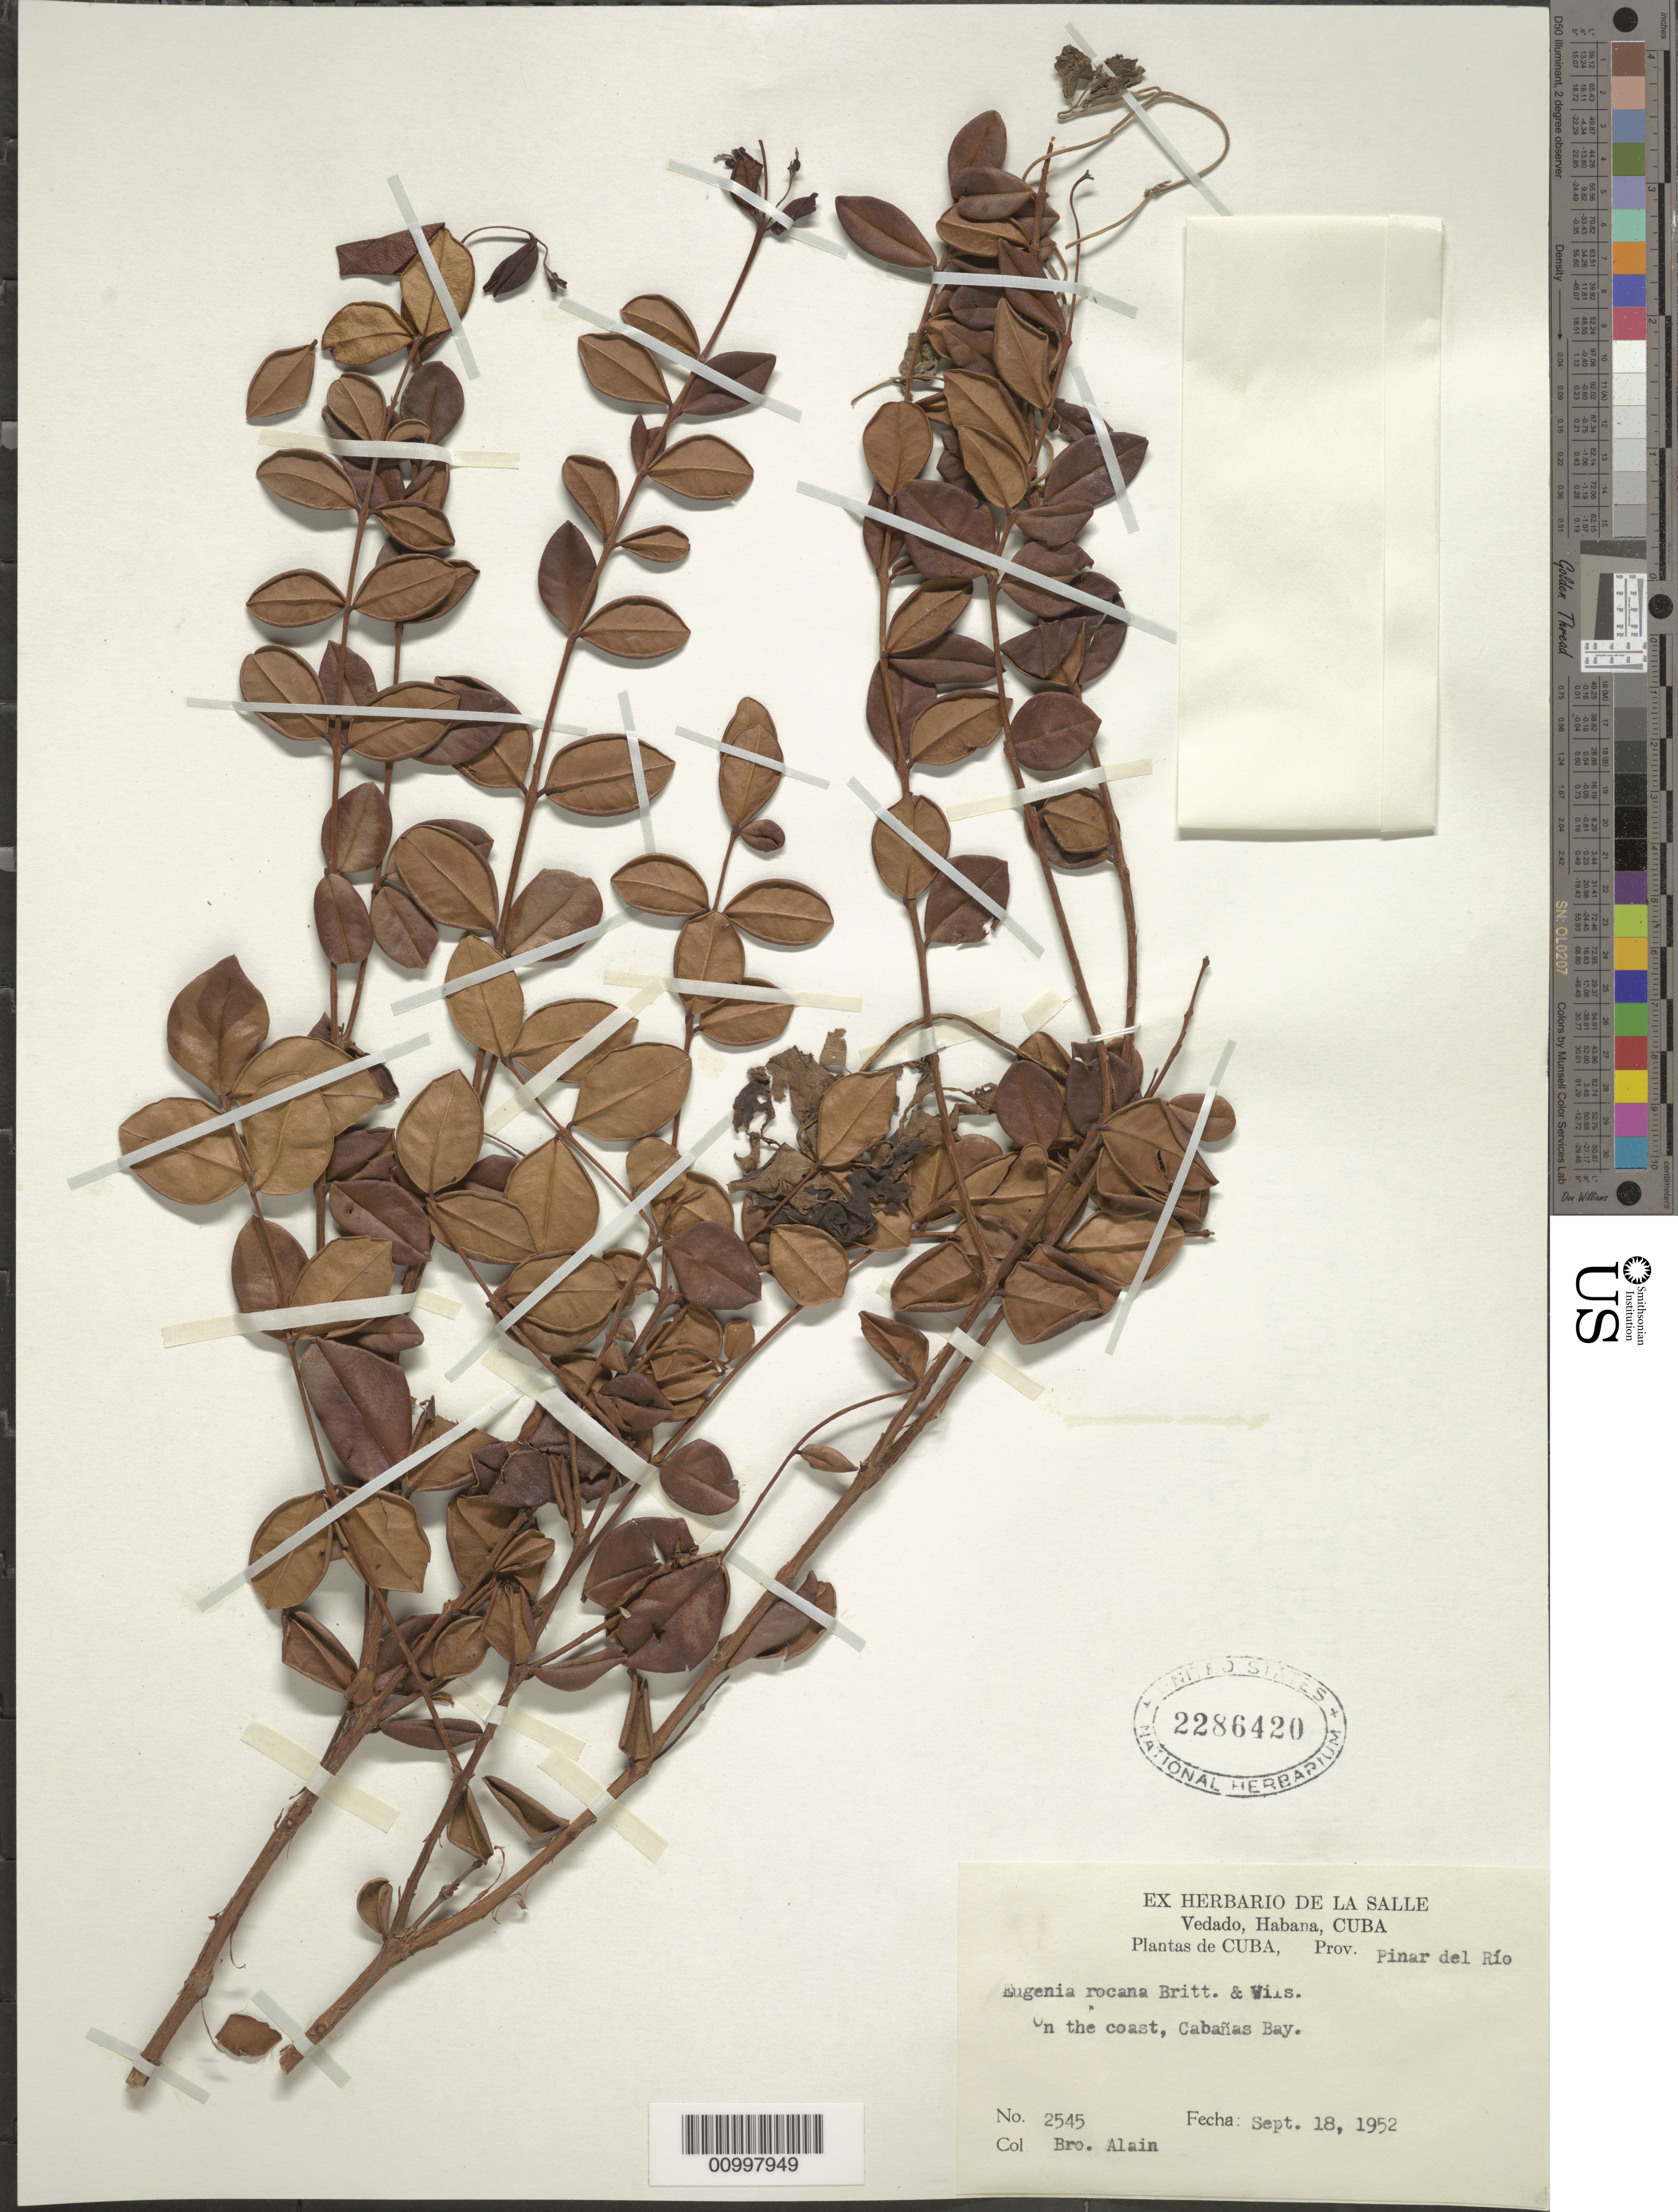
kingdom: Plantae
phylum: Tracheophyta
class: Magnoliopsida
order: Myrtales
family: Myrtaceae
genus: Eugenia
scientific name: Eugenia rocana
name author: Britton & P. Wilson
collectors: A. H. Liogier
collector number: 2545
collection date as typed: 18 Sep 1952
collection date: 1952-09-18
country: Cuba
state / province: Pinar del Rio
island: Cuba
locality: On the coast, Cabañas Bay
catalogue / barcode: US 2286420